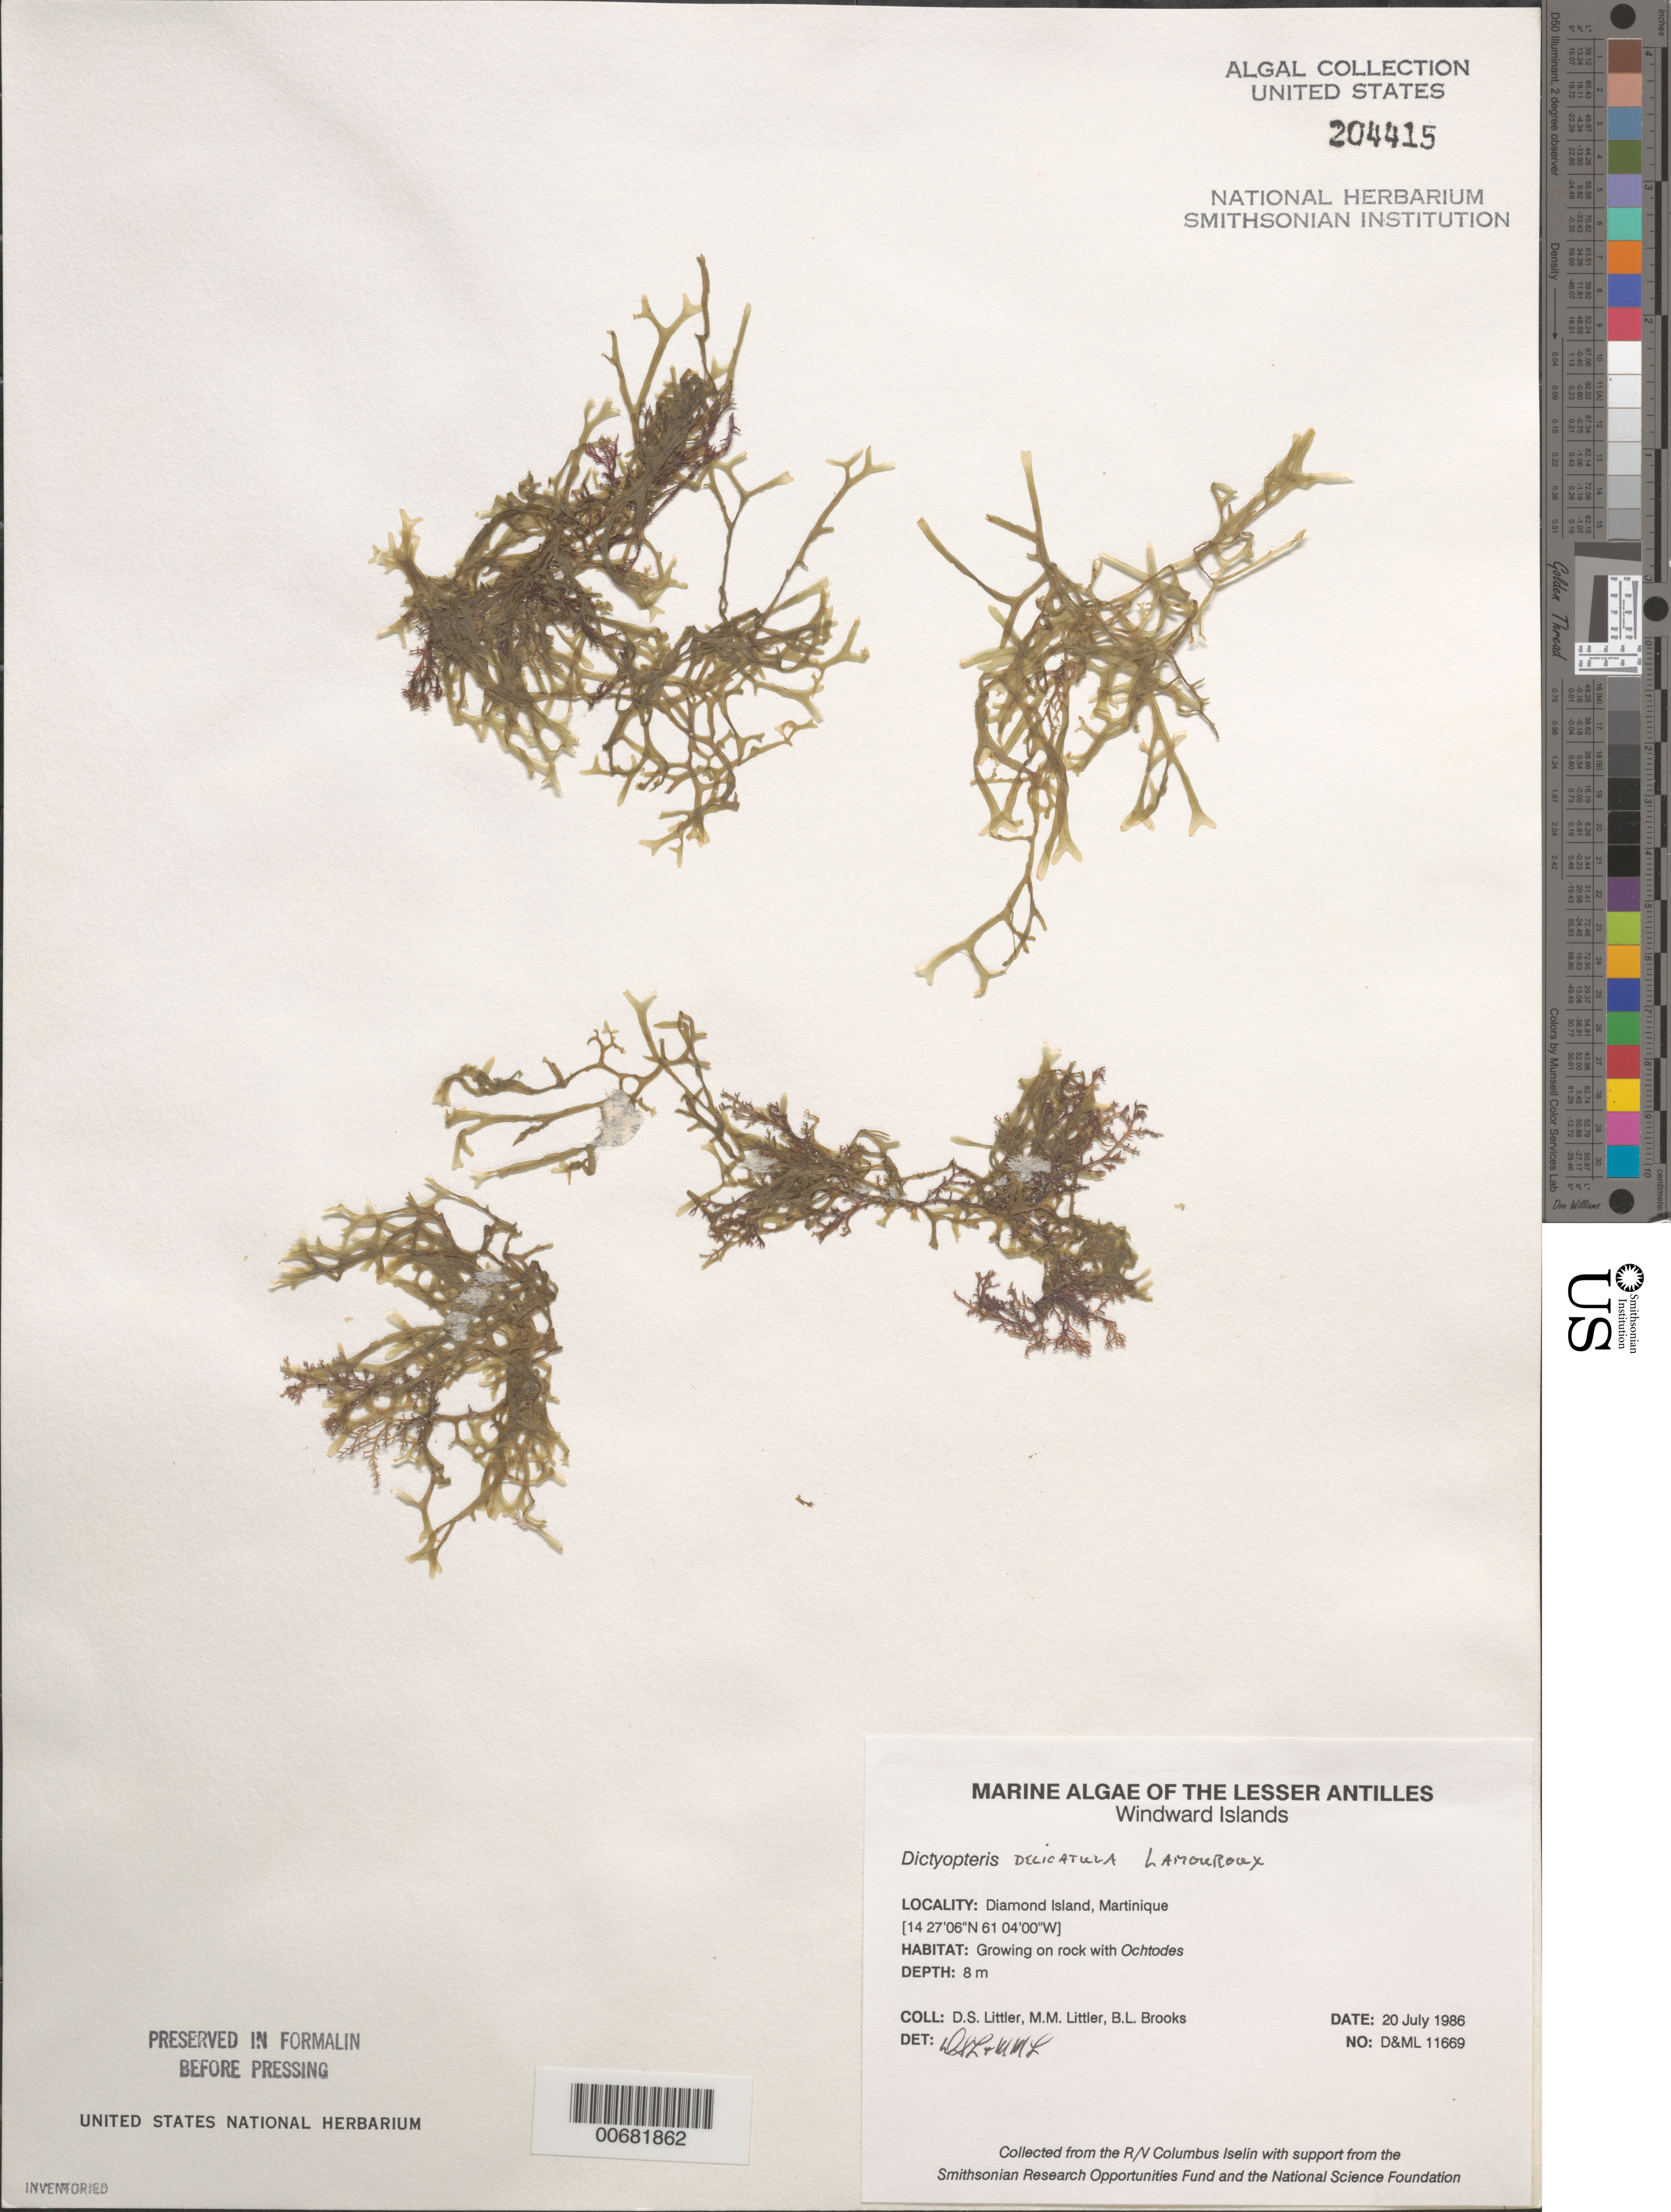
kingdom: Chromista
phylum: Ochrophyta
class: Phaeophyceae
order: Dictyotales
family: Dictyotaceae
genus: Dictyopteris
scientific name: Dictyopteris delicatula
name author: J.V.Lamouroux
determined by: Littler, D. S.; Littler, M. M.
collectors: D. S. Littler, M. M. Littler & B. Brooks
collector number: D&ML 11669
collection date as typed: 20 Jul 1986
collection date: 1986-07-20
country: Martinique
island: Diamond Island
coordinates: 14 27' 06" N, 61 04' 00" W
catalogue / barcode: US 204415